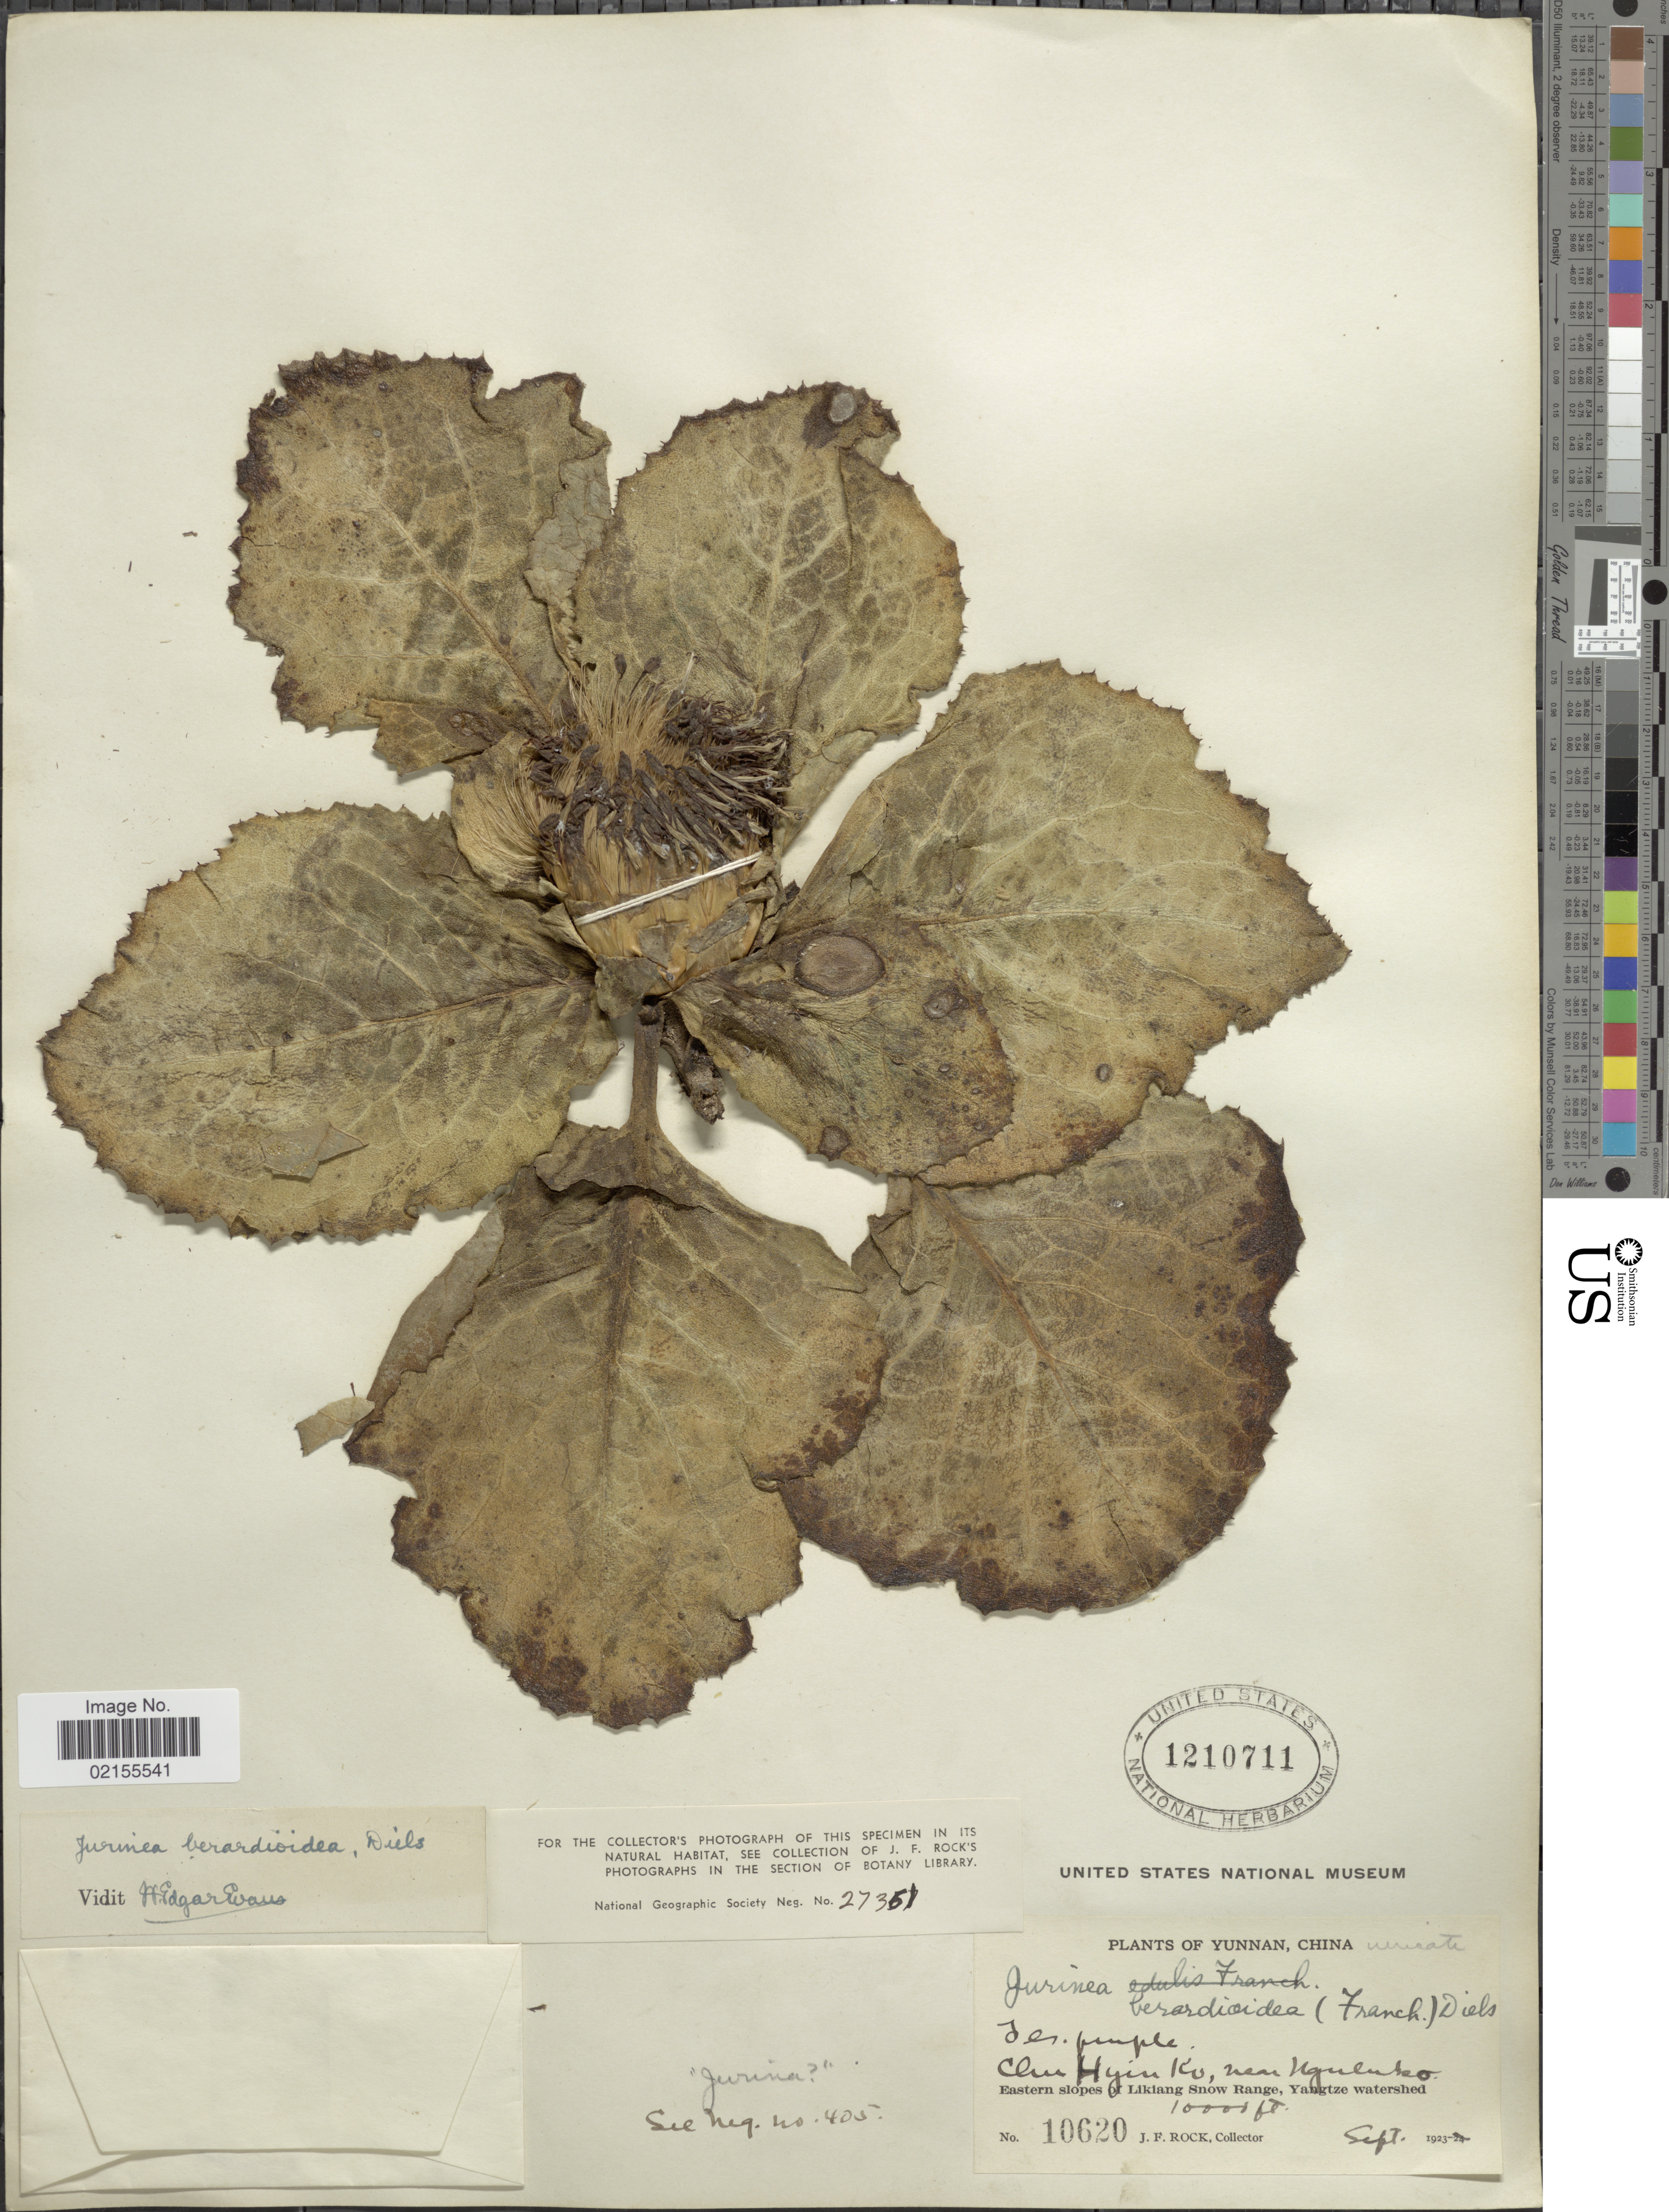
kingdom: Plantae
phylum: Tracheophyta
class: Magnoliopsida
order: Asterales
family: Asteraceae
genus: Dolomiaea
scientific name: Dolomiaea berardioidea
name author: (Franch.) C. Shih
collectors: J. Rock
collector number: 10620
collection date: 1923-09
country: China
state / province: Yunnan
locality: Chu Hyin Ko, near Nguluko, eastern slopes of Likiang Snow Range, Yangtze watershed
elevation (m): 3048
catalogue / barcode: US 1210711